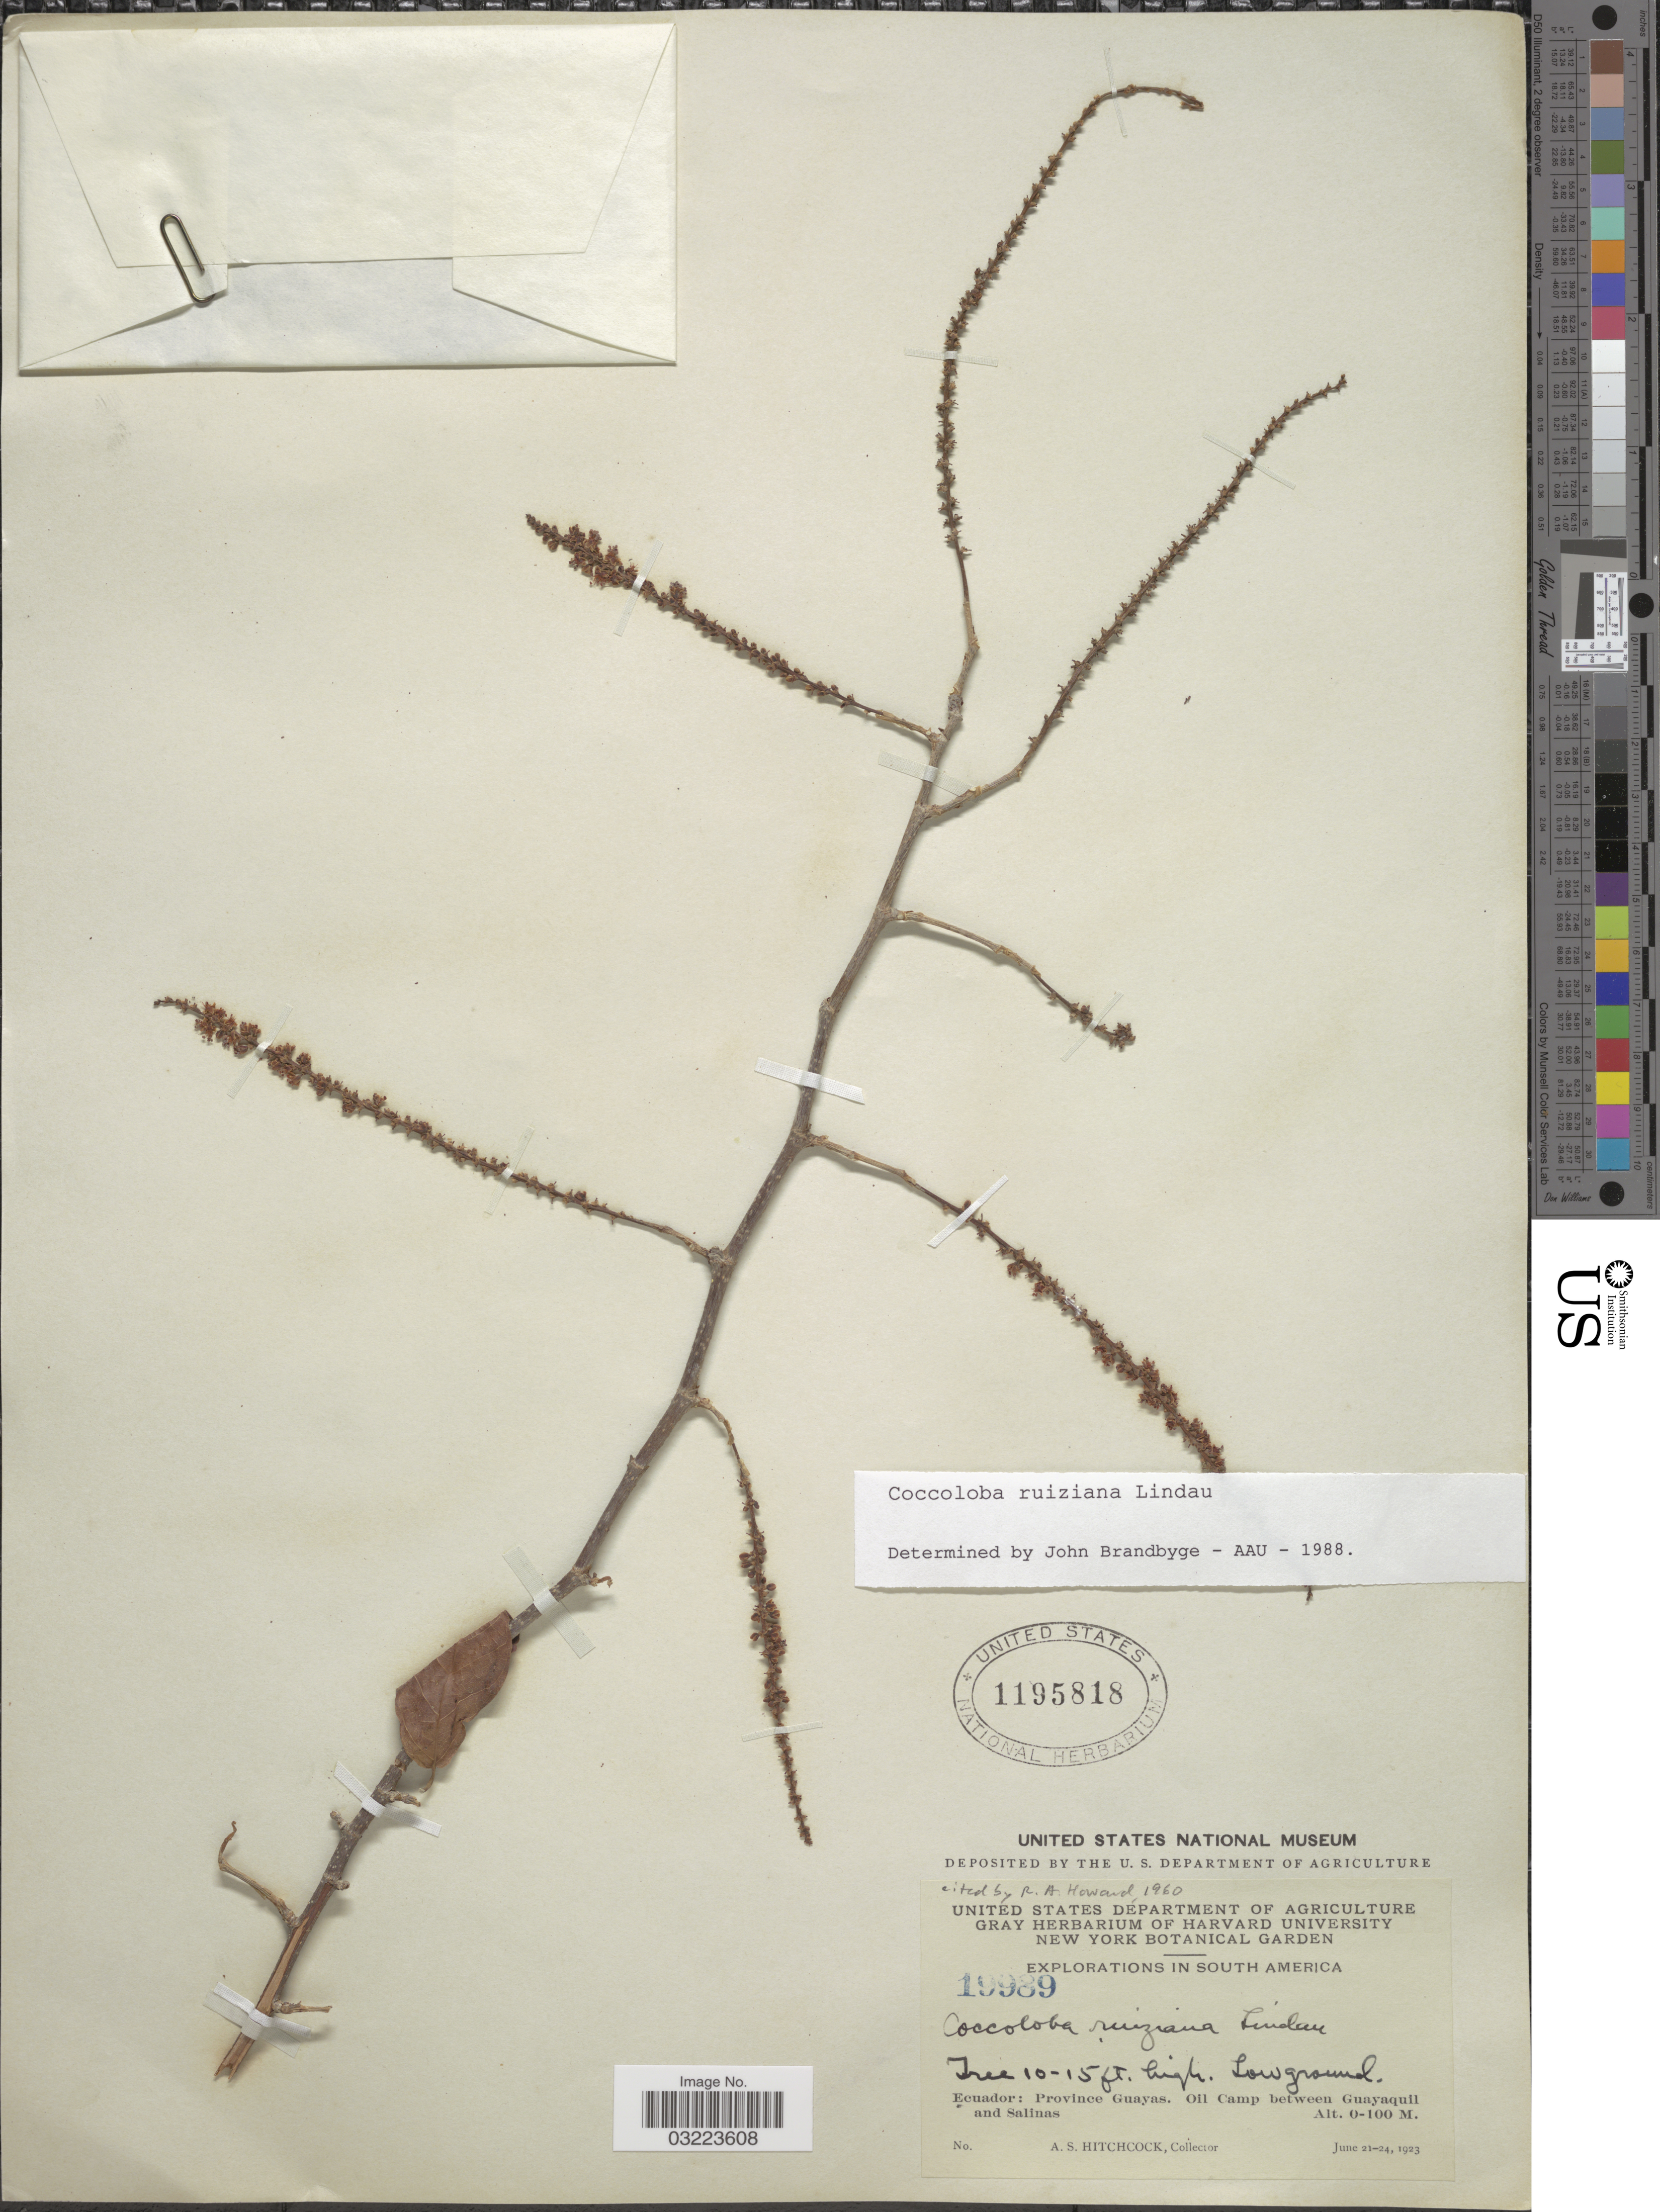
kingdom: Plantae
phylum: Tracheophyta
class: Magnoliopsida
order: Caryophyllales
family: Polygonaceae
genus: Coccoloba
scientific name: Coccoloba ruiziana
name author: Lindau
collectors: A. S. Hitchcock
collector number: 19989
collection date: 1923-06-21/1923-06-24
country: Ecuador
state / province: Guayas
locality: Oil Camp between Guayaquil and Salinas.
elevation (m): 0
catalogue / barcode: US 1195818